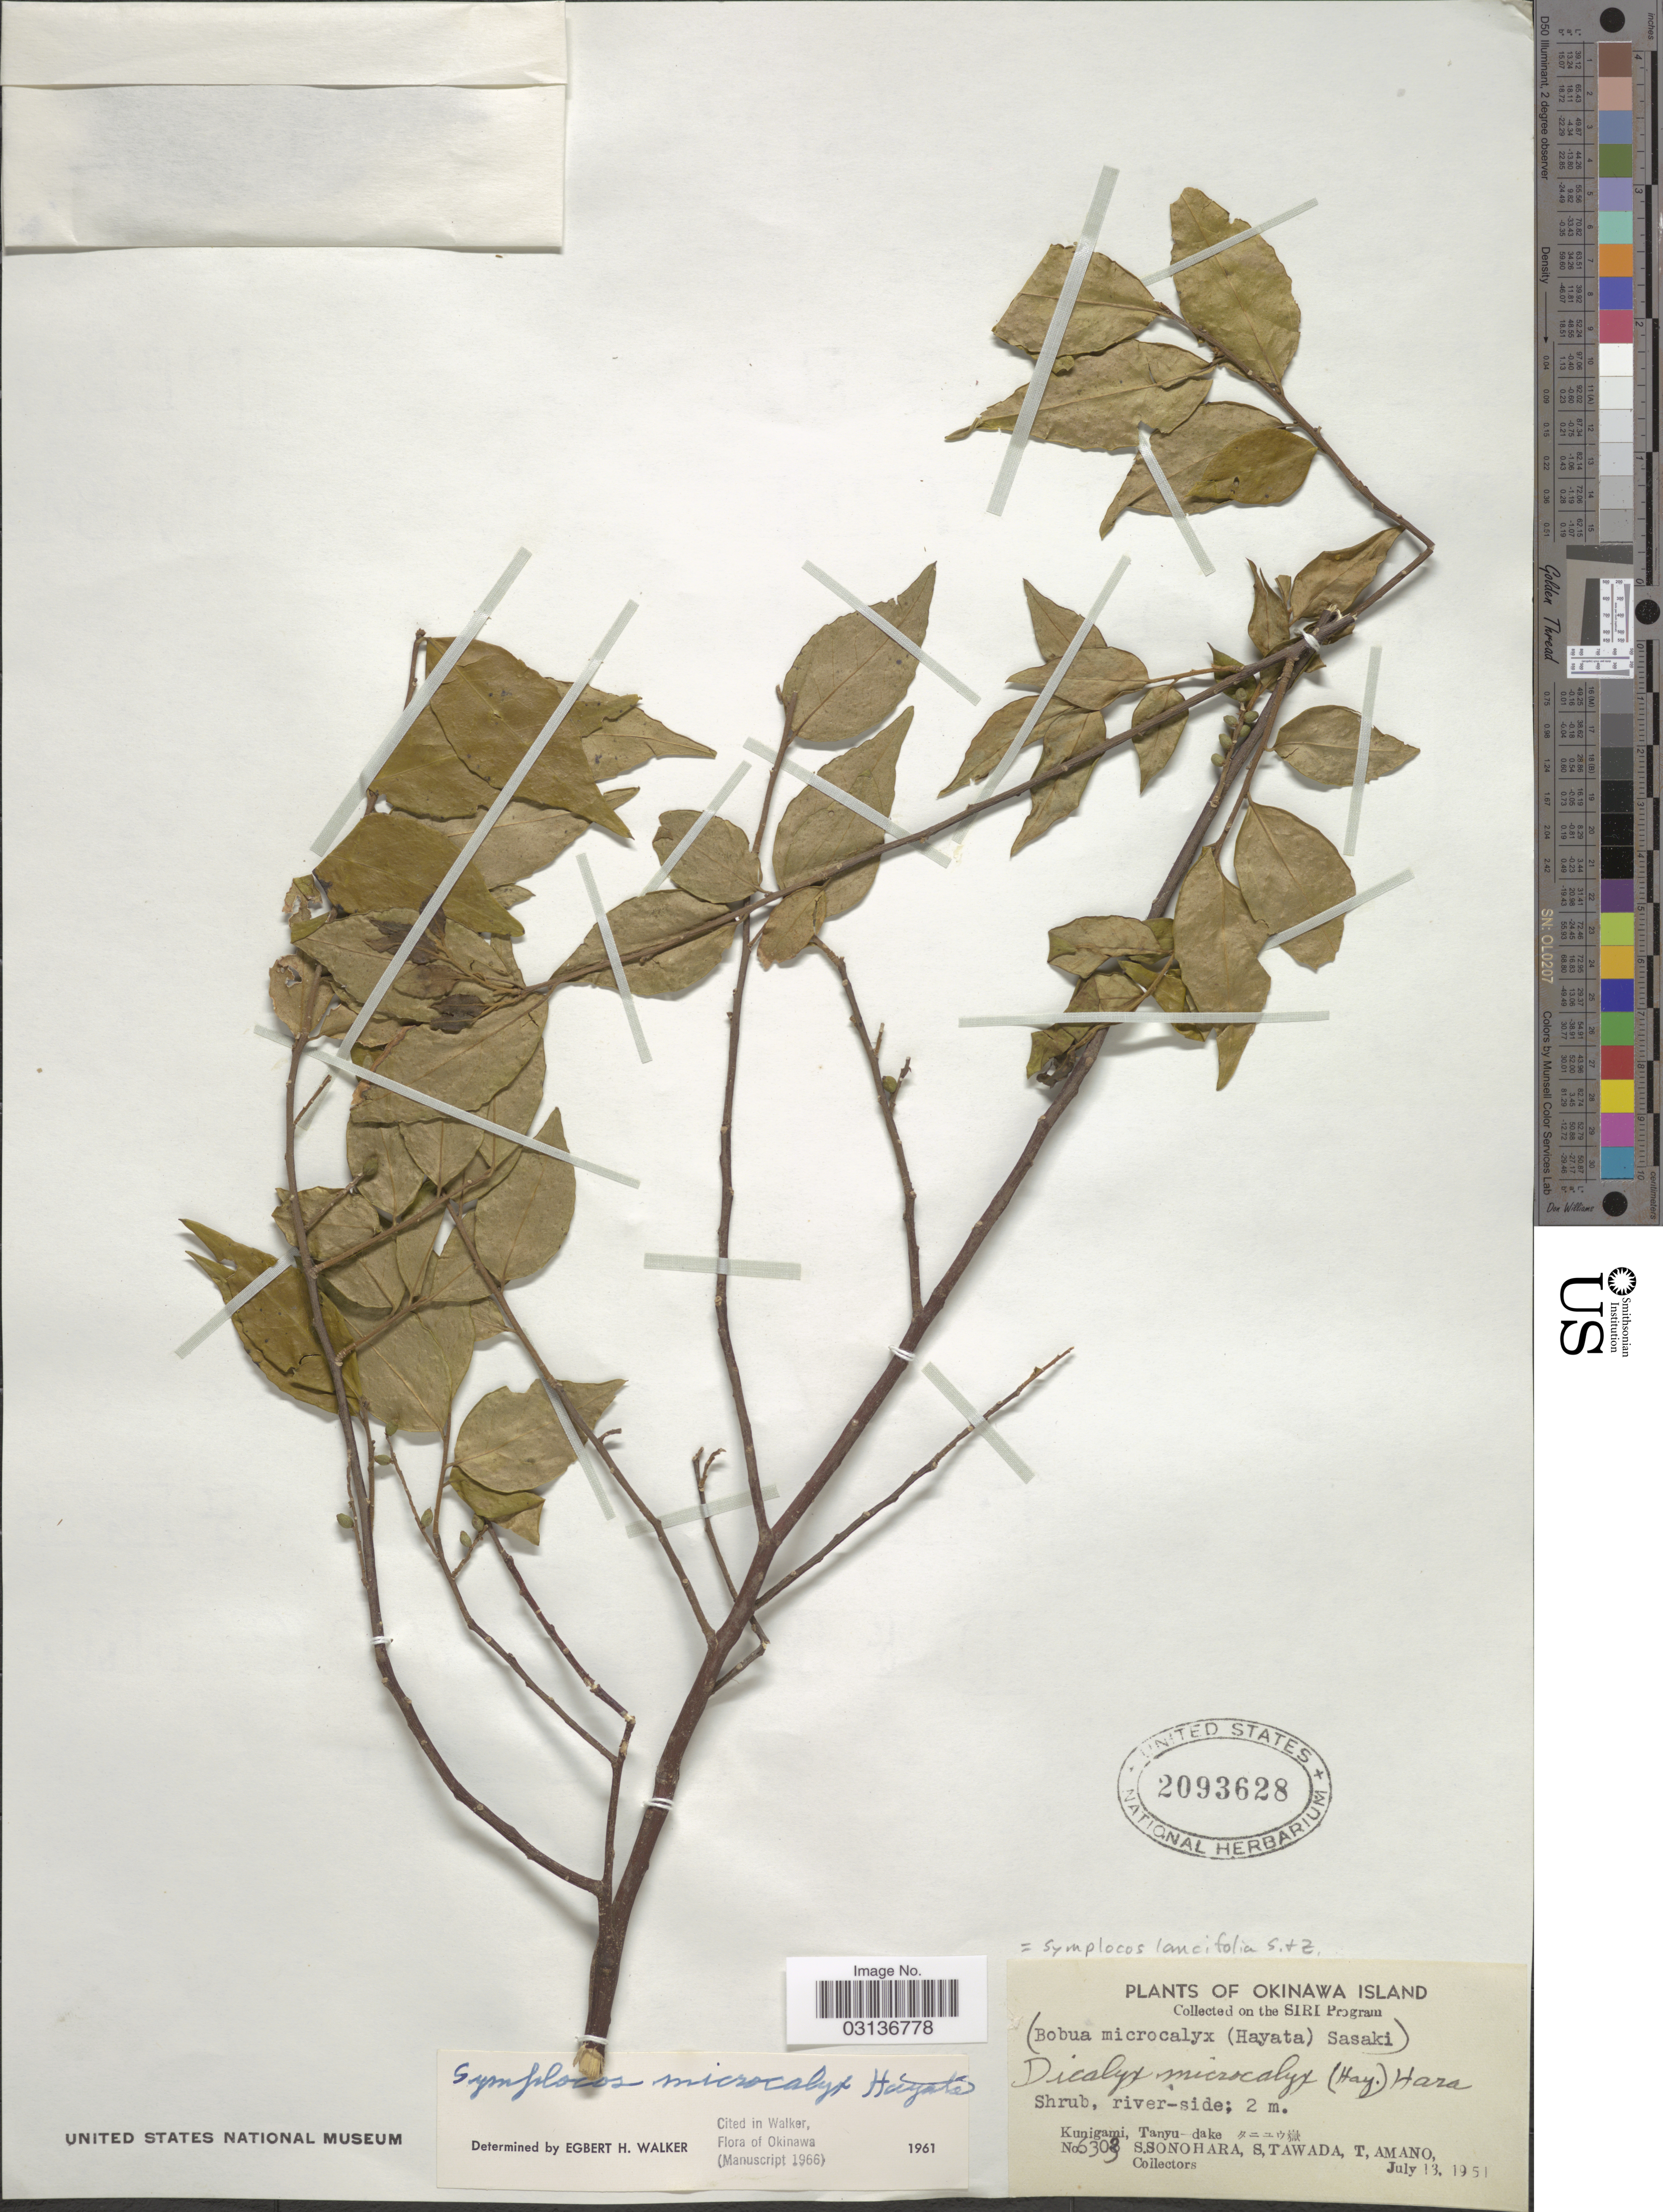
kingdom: Plantae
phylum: Tracheophyta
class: Magnoliopsida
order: Ericales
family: Symplocaceae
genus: Symplocos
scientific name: Symplocos lancifolia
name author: Siebert & Zucc.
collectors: S. Sonohara, S. Tawada & T. Amano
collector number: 6303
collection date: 1951-07-13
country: Japan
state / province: Okinawa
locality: Kunigami, Tanyu-dake X.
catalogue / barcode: US 2093628